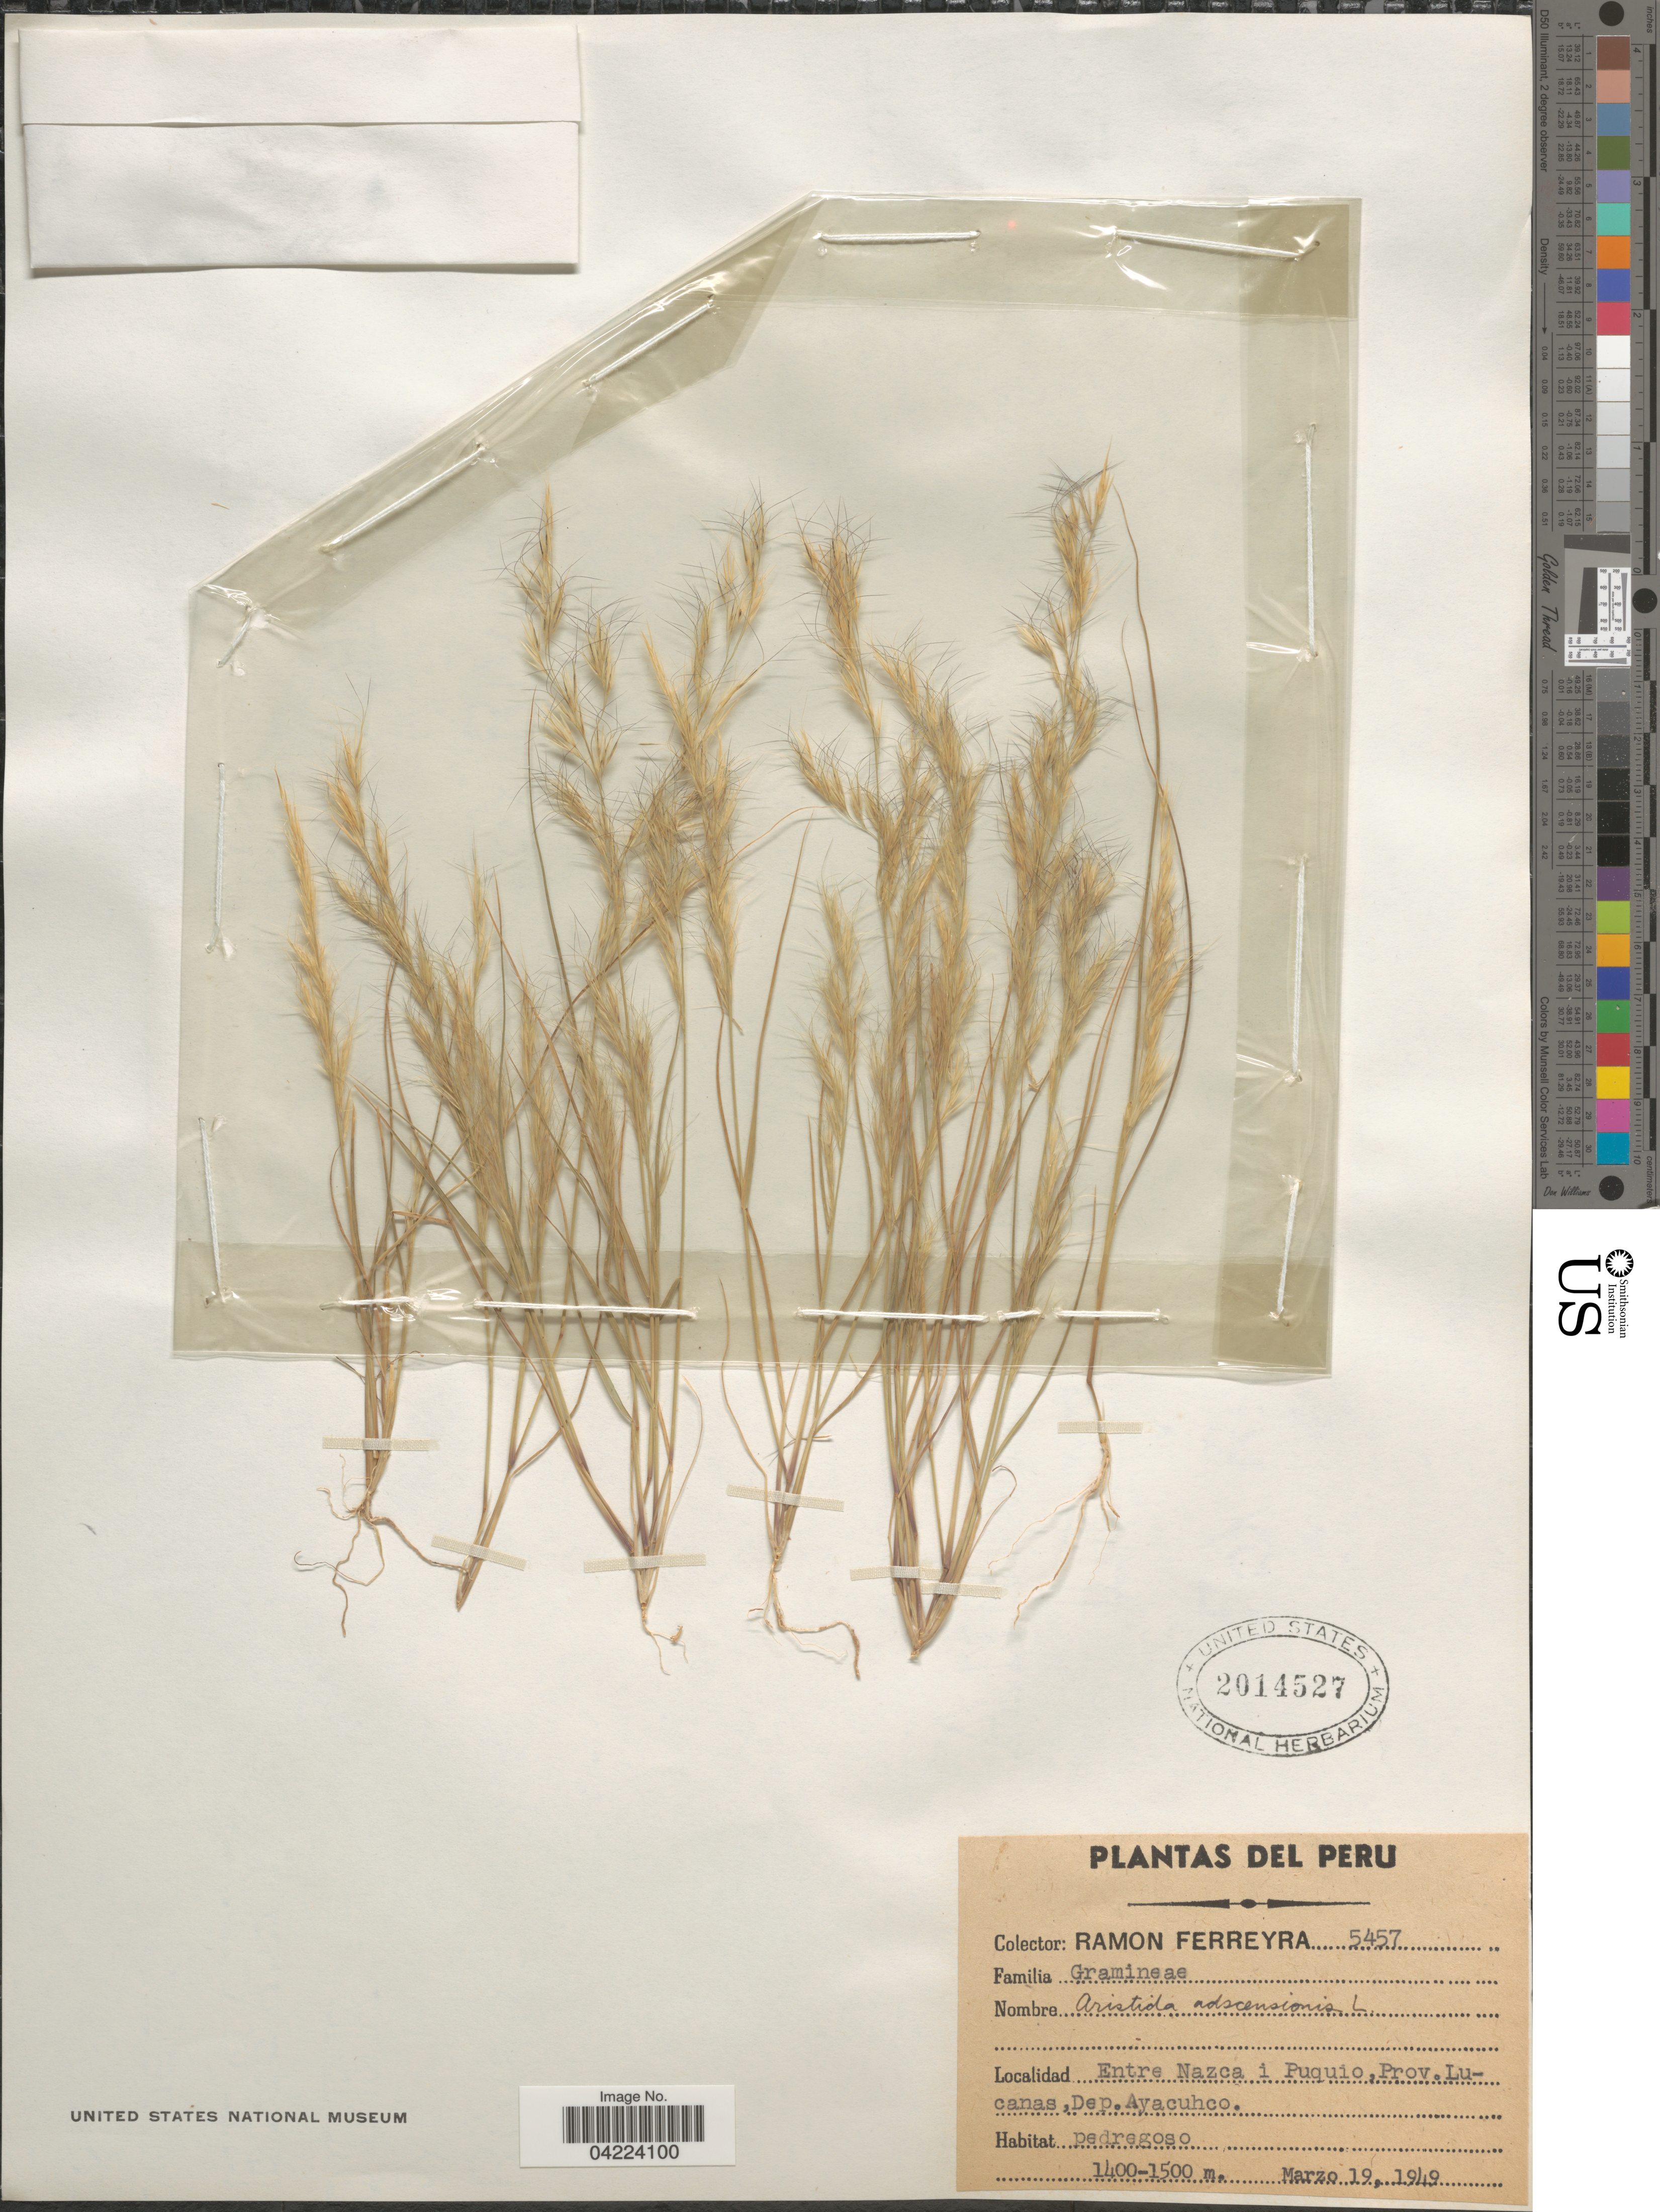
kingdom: Plantae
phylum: Tracheophyta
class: Liliopsida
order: Poales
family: Poaceae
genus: Aristida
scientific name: Aristida adscensionis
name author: L.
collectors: R. A. Ferreyra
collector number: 5457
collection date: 1949-03-19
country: Peru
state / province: Ayacucho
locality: Entre Nazca i Puquio, Prov. Lucanas, Dep. Ayacuhco.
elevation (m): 1400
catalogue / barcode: US 2014527